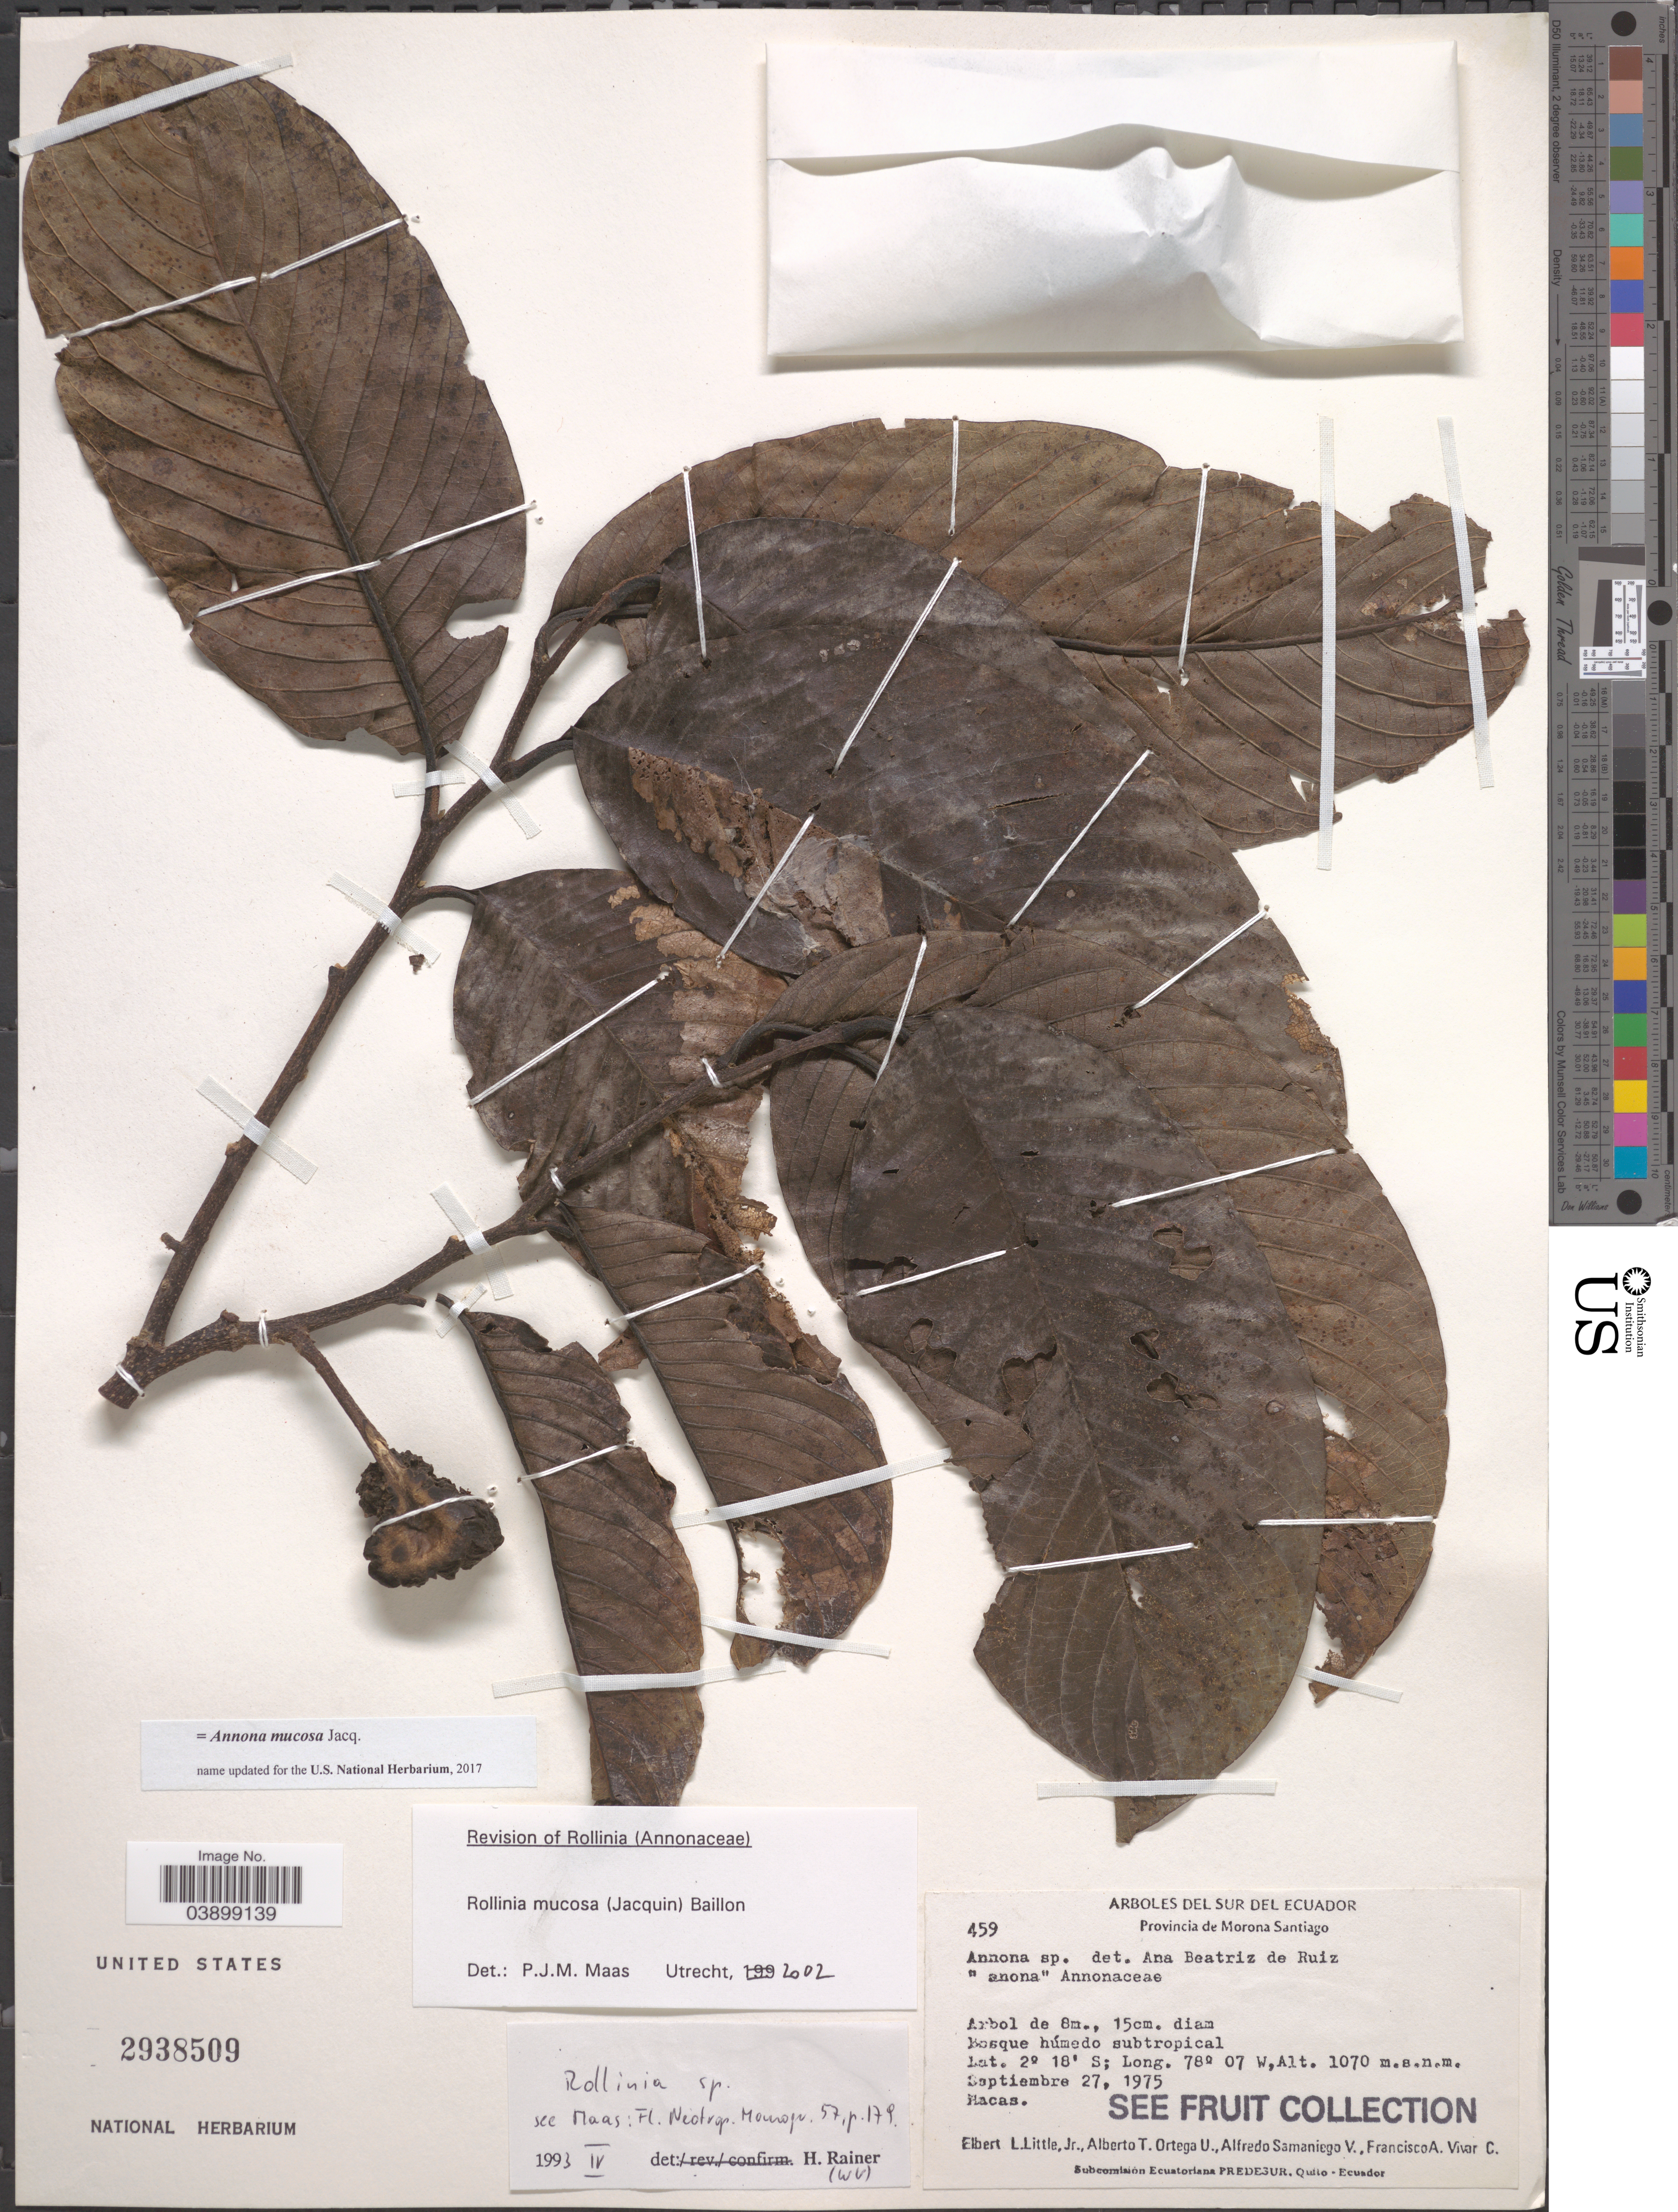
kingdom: Plantae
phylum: Tracheophyta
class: Magnoliopsida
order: Magnoliales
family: Annonaceae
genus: Annona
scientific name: Annona mucosa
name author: Jacq.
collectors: E. L. Little, A. T. Ortega U., A. Samaniego V. & F. A. Vivar C.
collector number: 459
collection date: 1975-09-27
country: Ecuador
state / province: Morona-Santiago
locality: Sur del Ecuador. Bosque húmedo subtropical.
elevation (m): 1070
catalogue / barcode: US 2938509